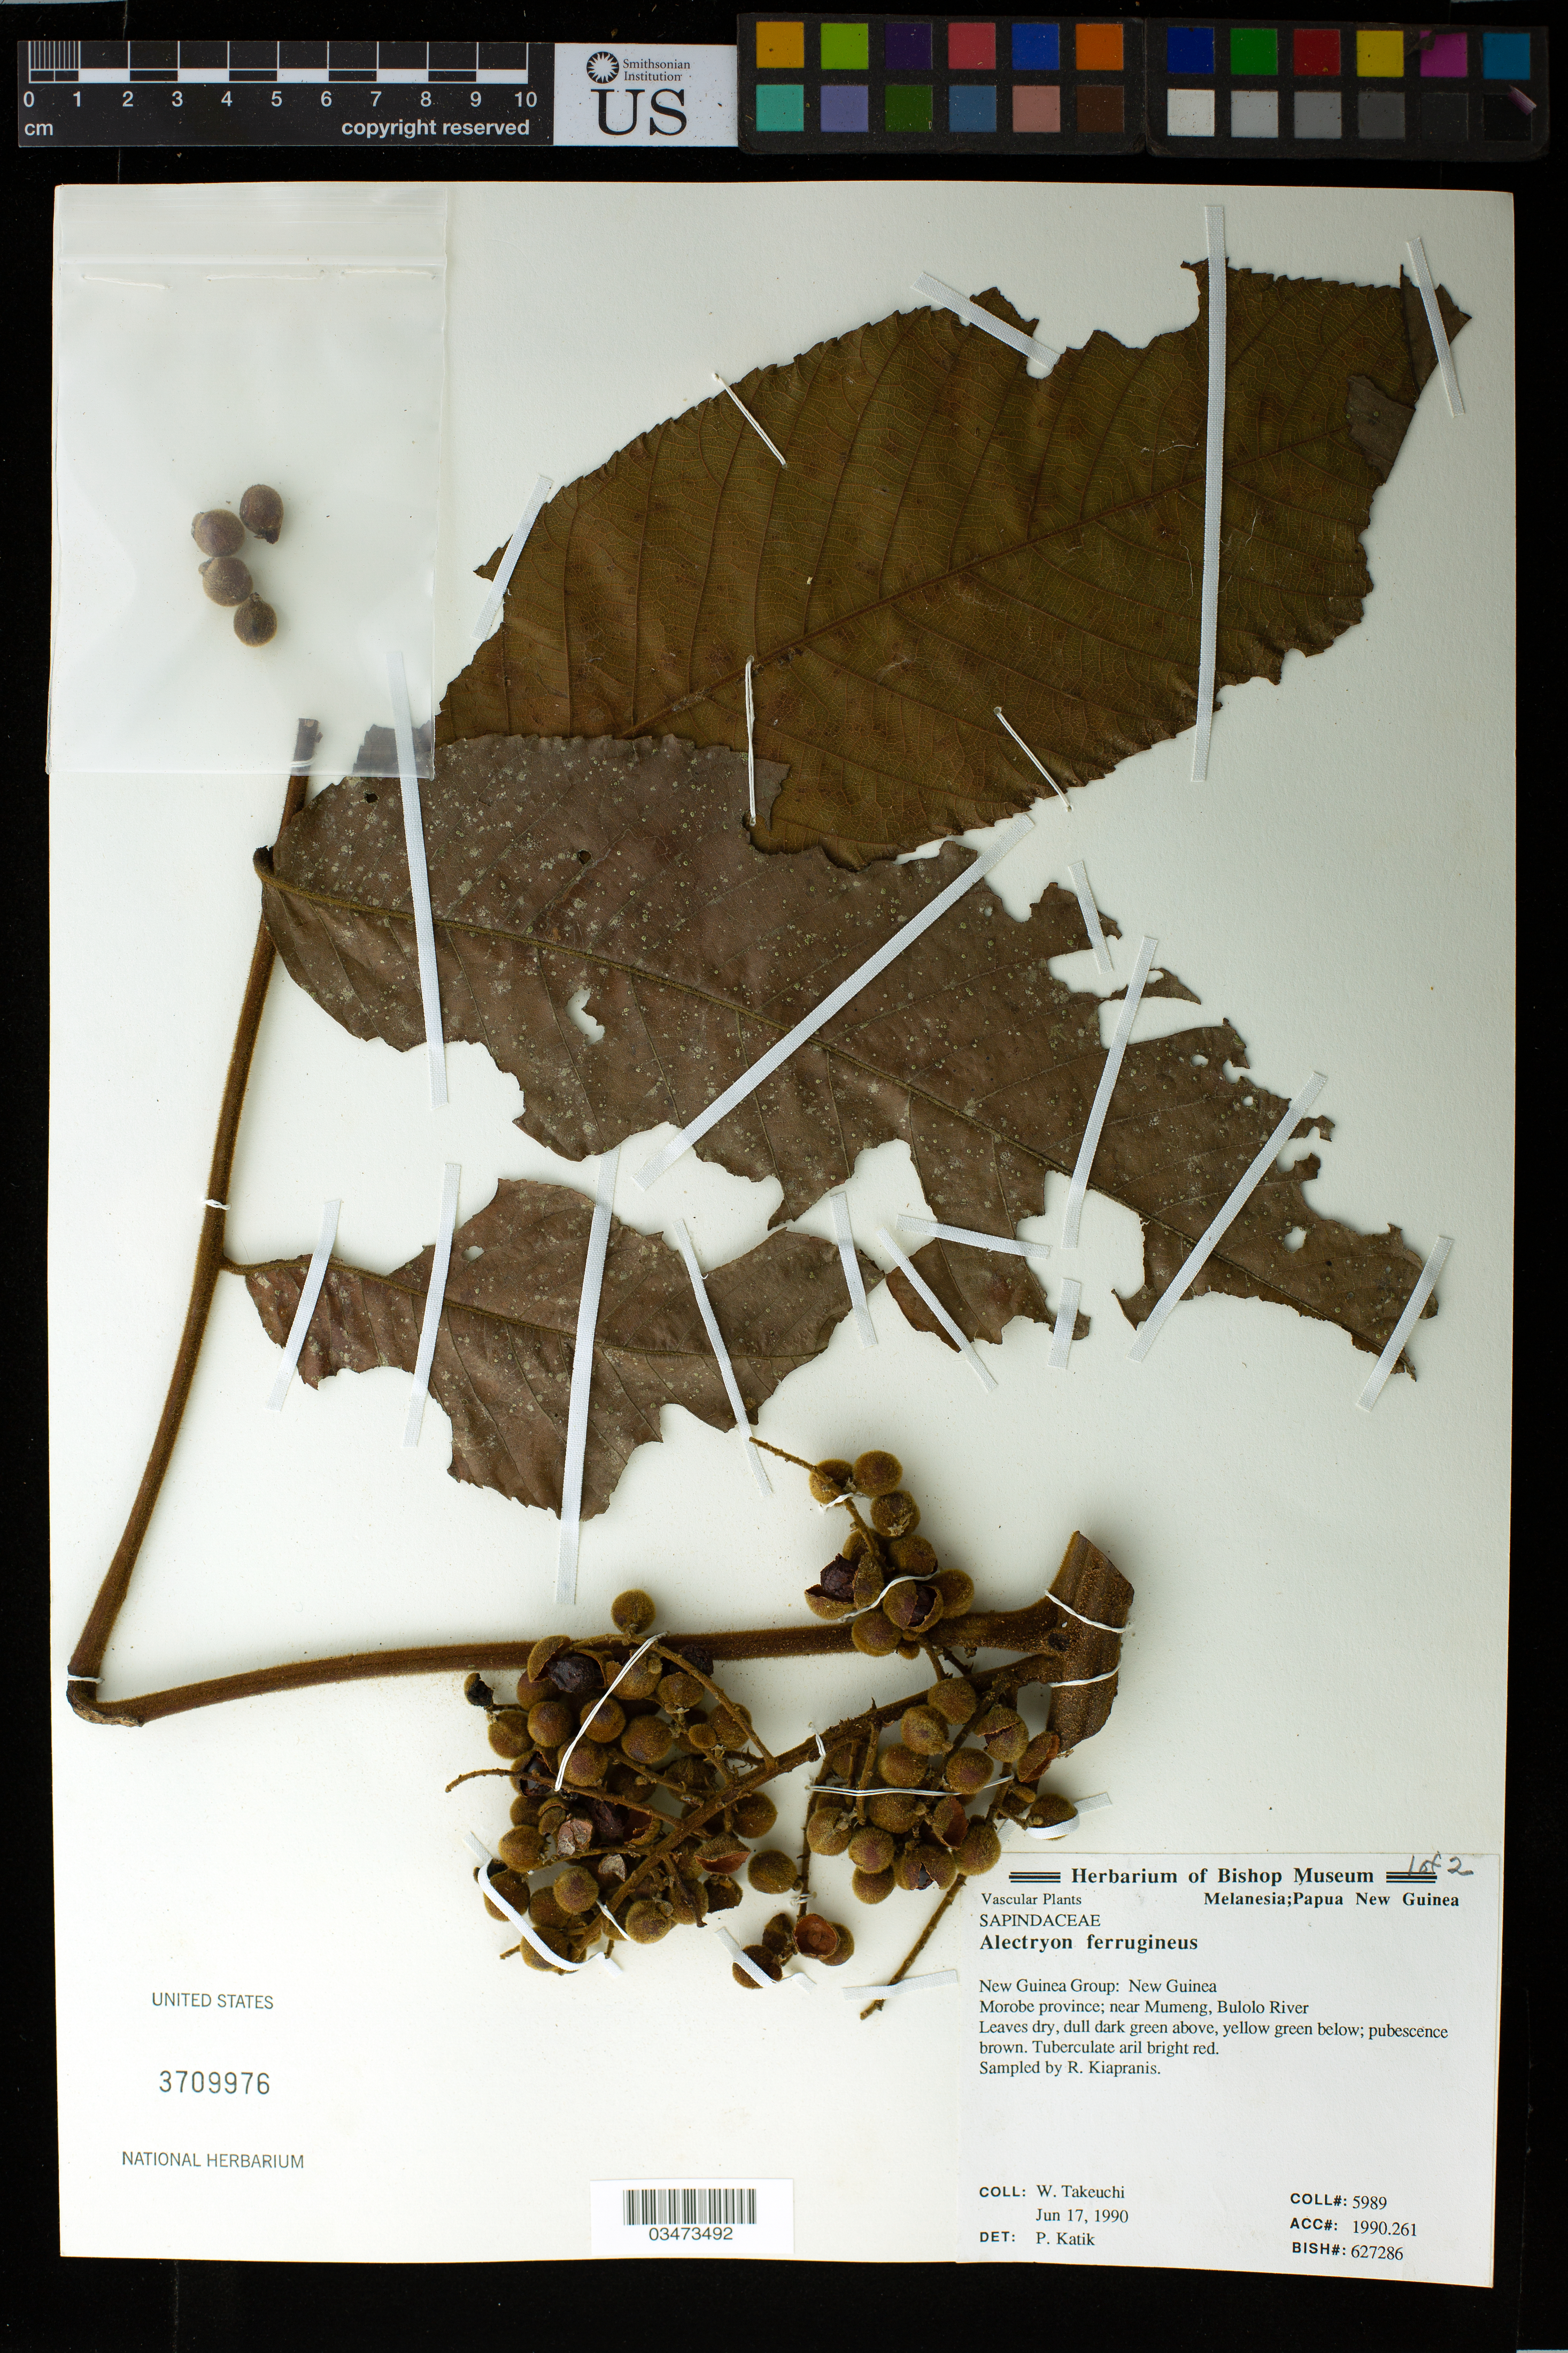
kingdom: Plantae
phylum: Tracheophyta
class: Magnoliopsida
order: Sapindales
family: Sapindaceae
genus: Alectryon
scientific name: Alectryon ferrugineus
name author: Radlk.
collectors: W. N. Takeuchi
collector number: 5989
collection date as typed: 17 Jun 1990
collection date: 1990-06-17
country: Papua New Guinea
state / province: Morobe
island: New Guinea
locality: Morobe province, near Mumeng, Bulolo River.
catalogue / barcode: US 3709976